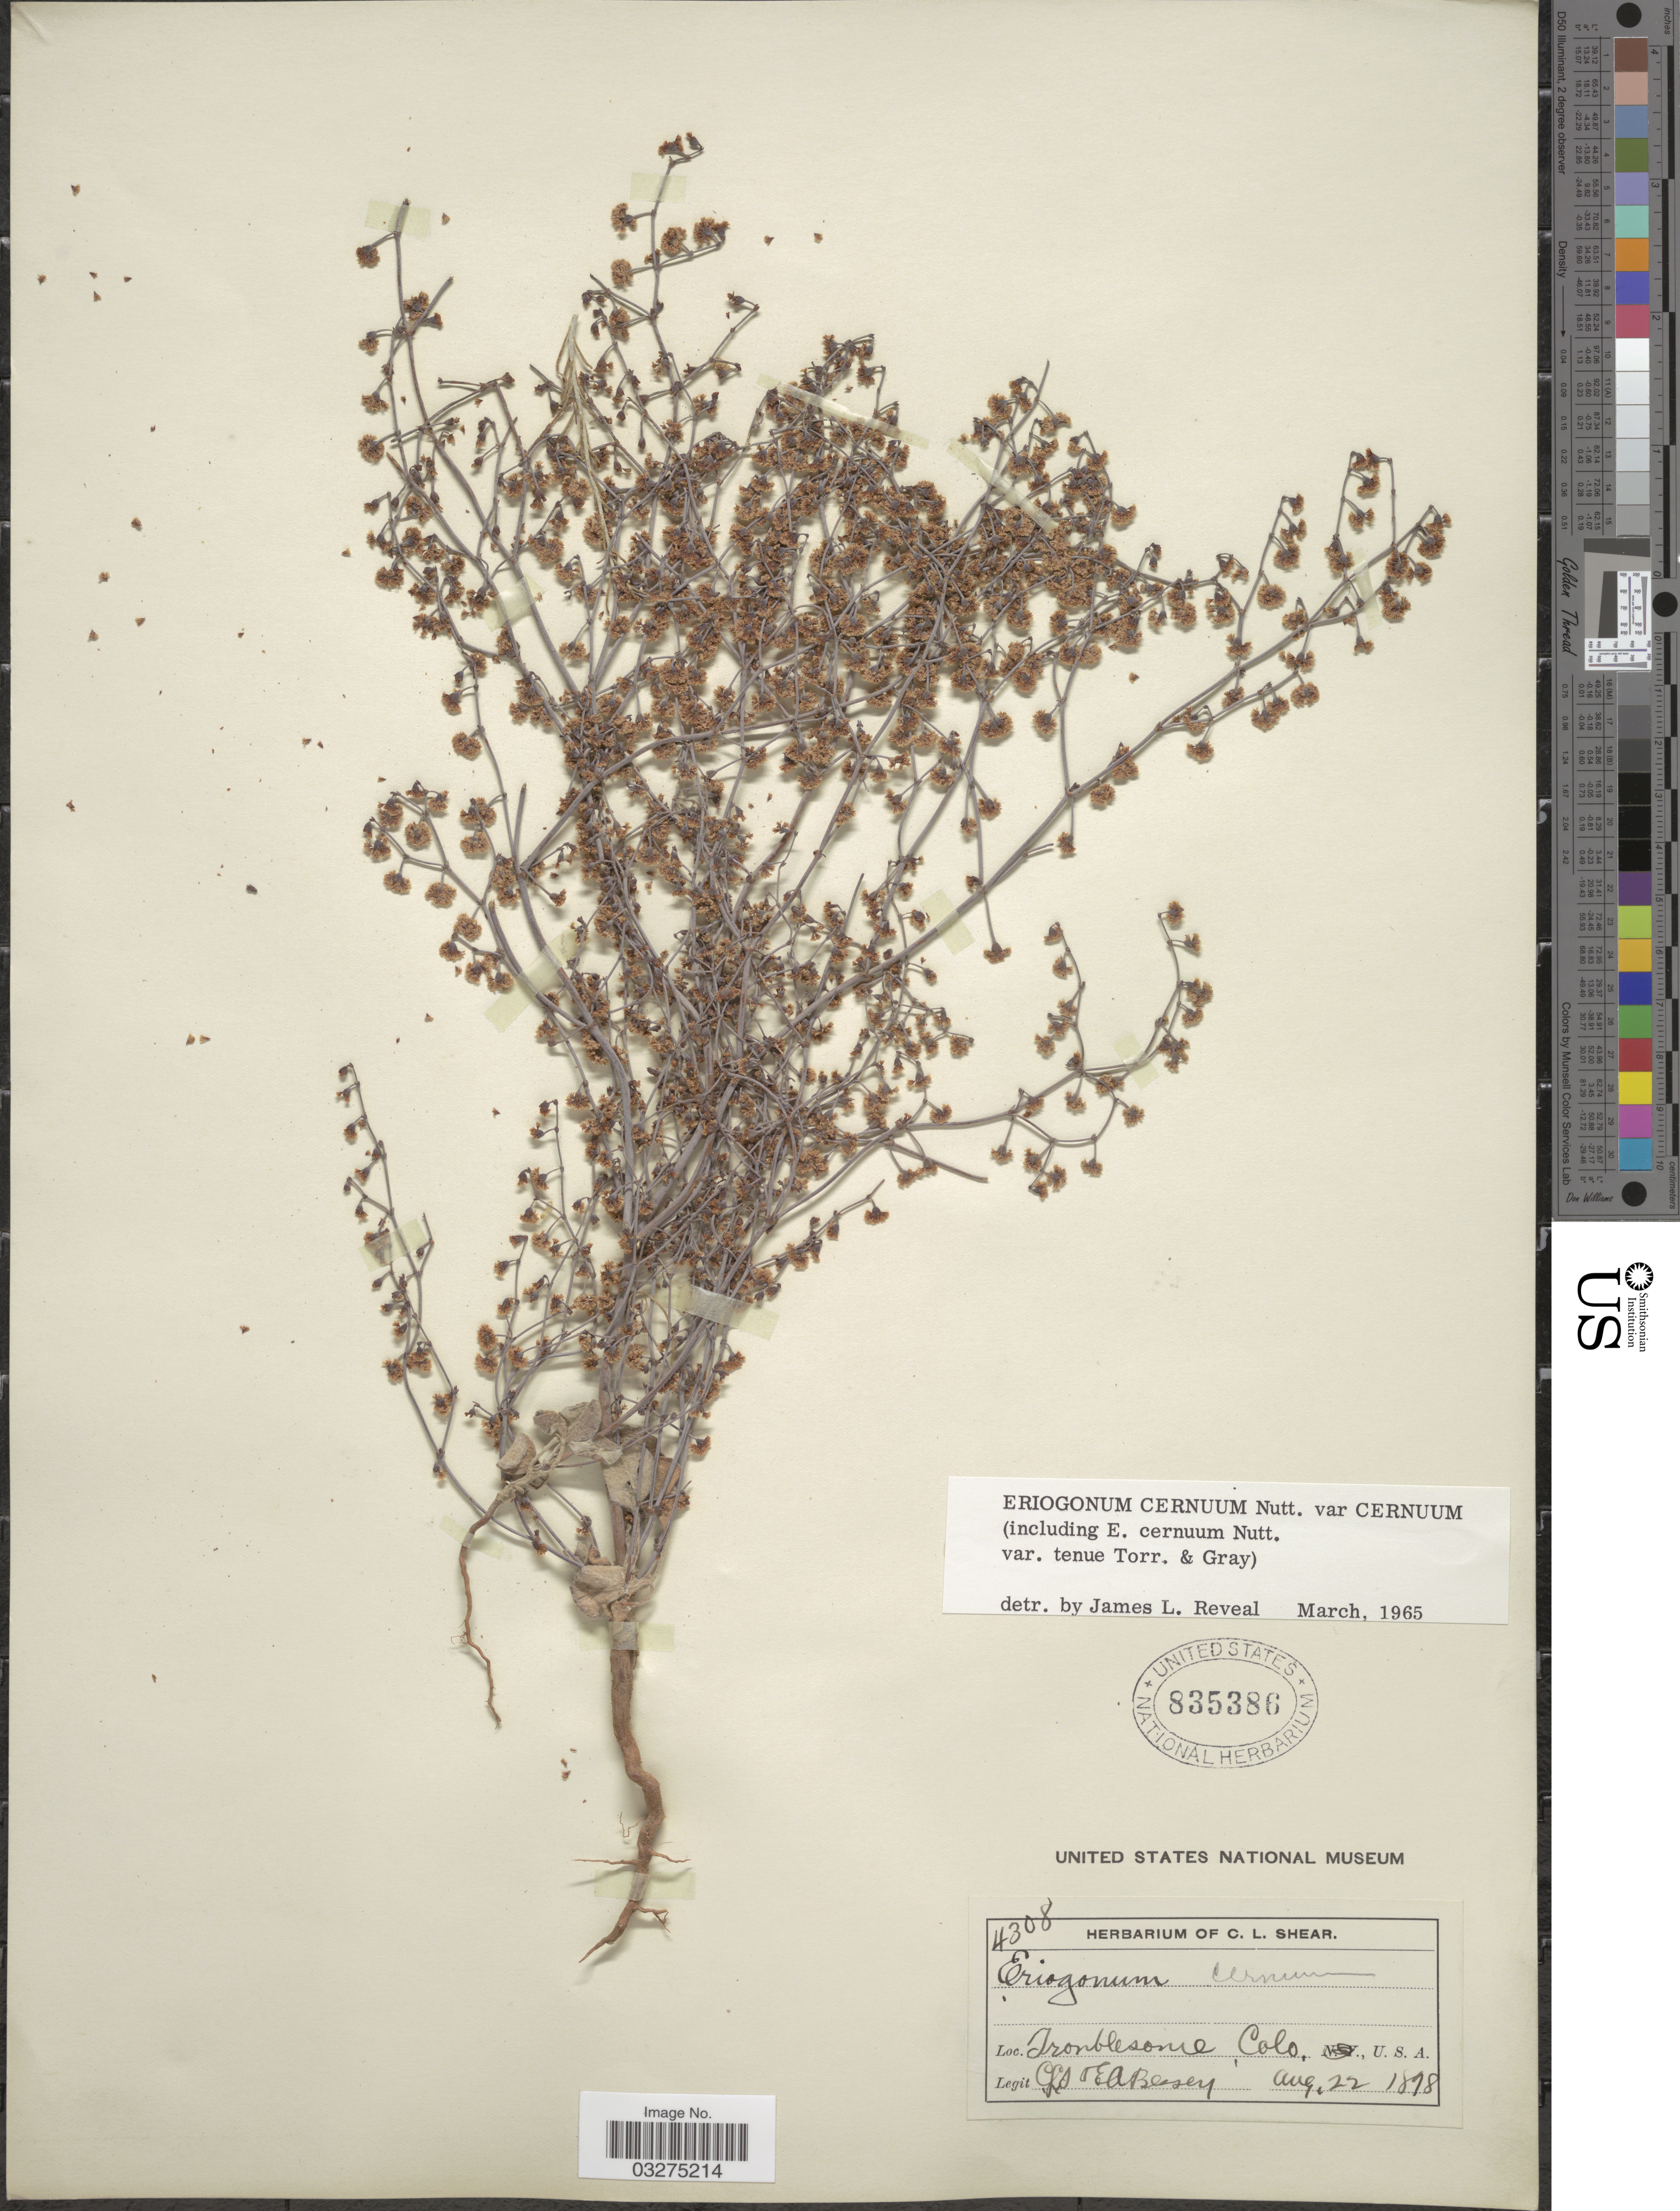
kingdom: Plantae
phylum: Tracheophyta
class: Magnoliopsida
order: Caryophyllales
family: Polygonaceae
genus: Eriogonum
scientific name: Eriogonum cernuum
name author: Nutt.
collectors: C. L. Shear & E. A. Bessey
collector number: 4308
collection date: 1898-08-22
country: United States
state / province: Colorado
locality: Troublesome.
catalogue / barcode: US 835386